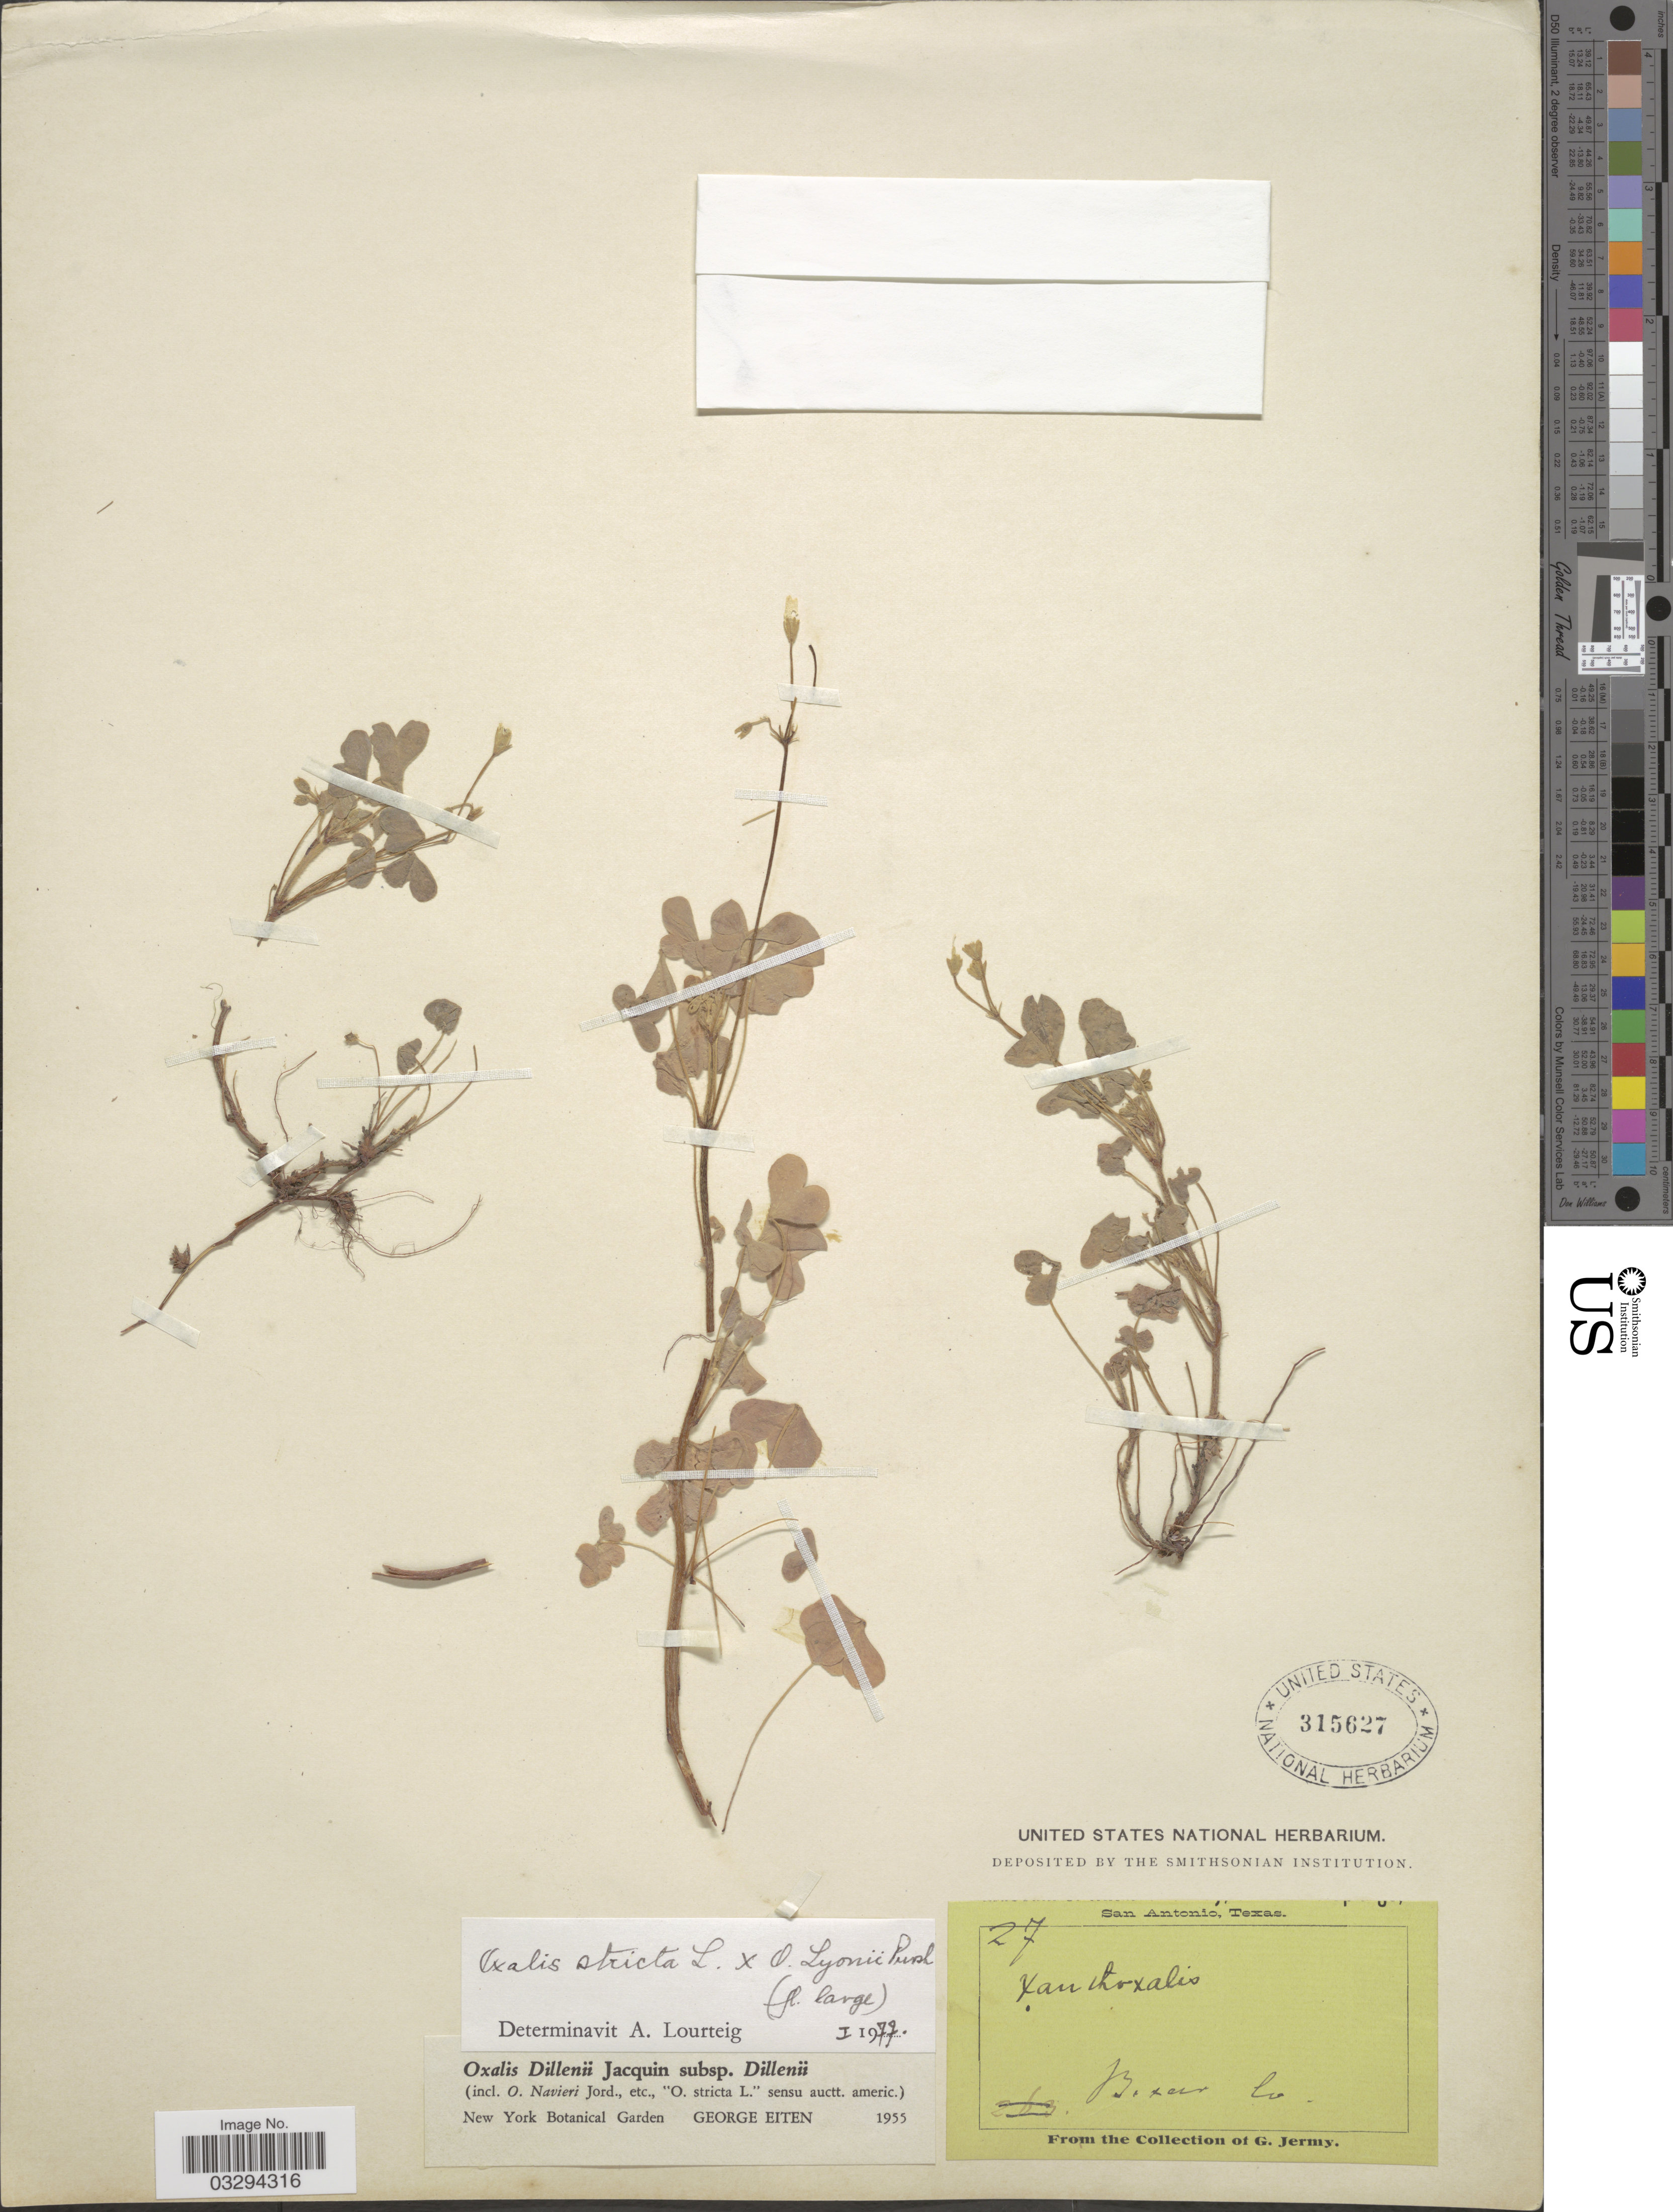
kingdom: Plantae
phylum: Tracheophyta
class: Magnoliopsida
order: Oxalidales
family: Oxalidaceae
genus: Oxalis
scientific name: Oxalis lyonii x O. stricta L.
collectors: G. Jermy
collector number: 27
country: United States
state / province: Texas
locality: Bexar Co.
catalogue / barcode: US 315627